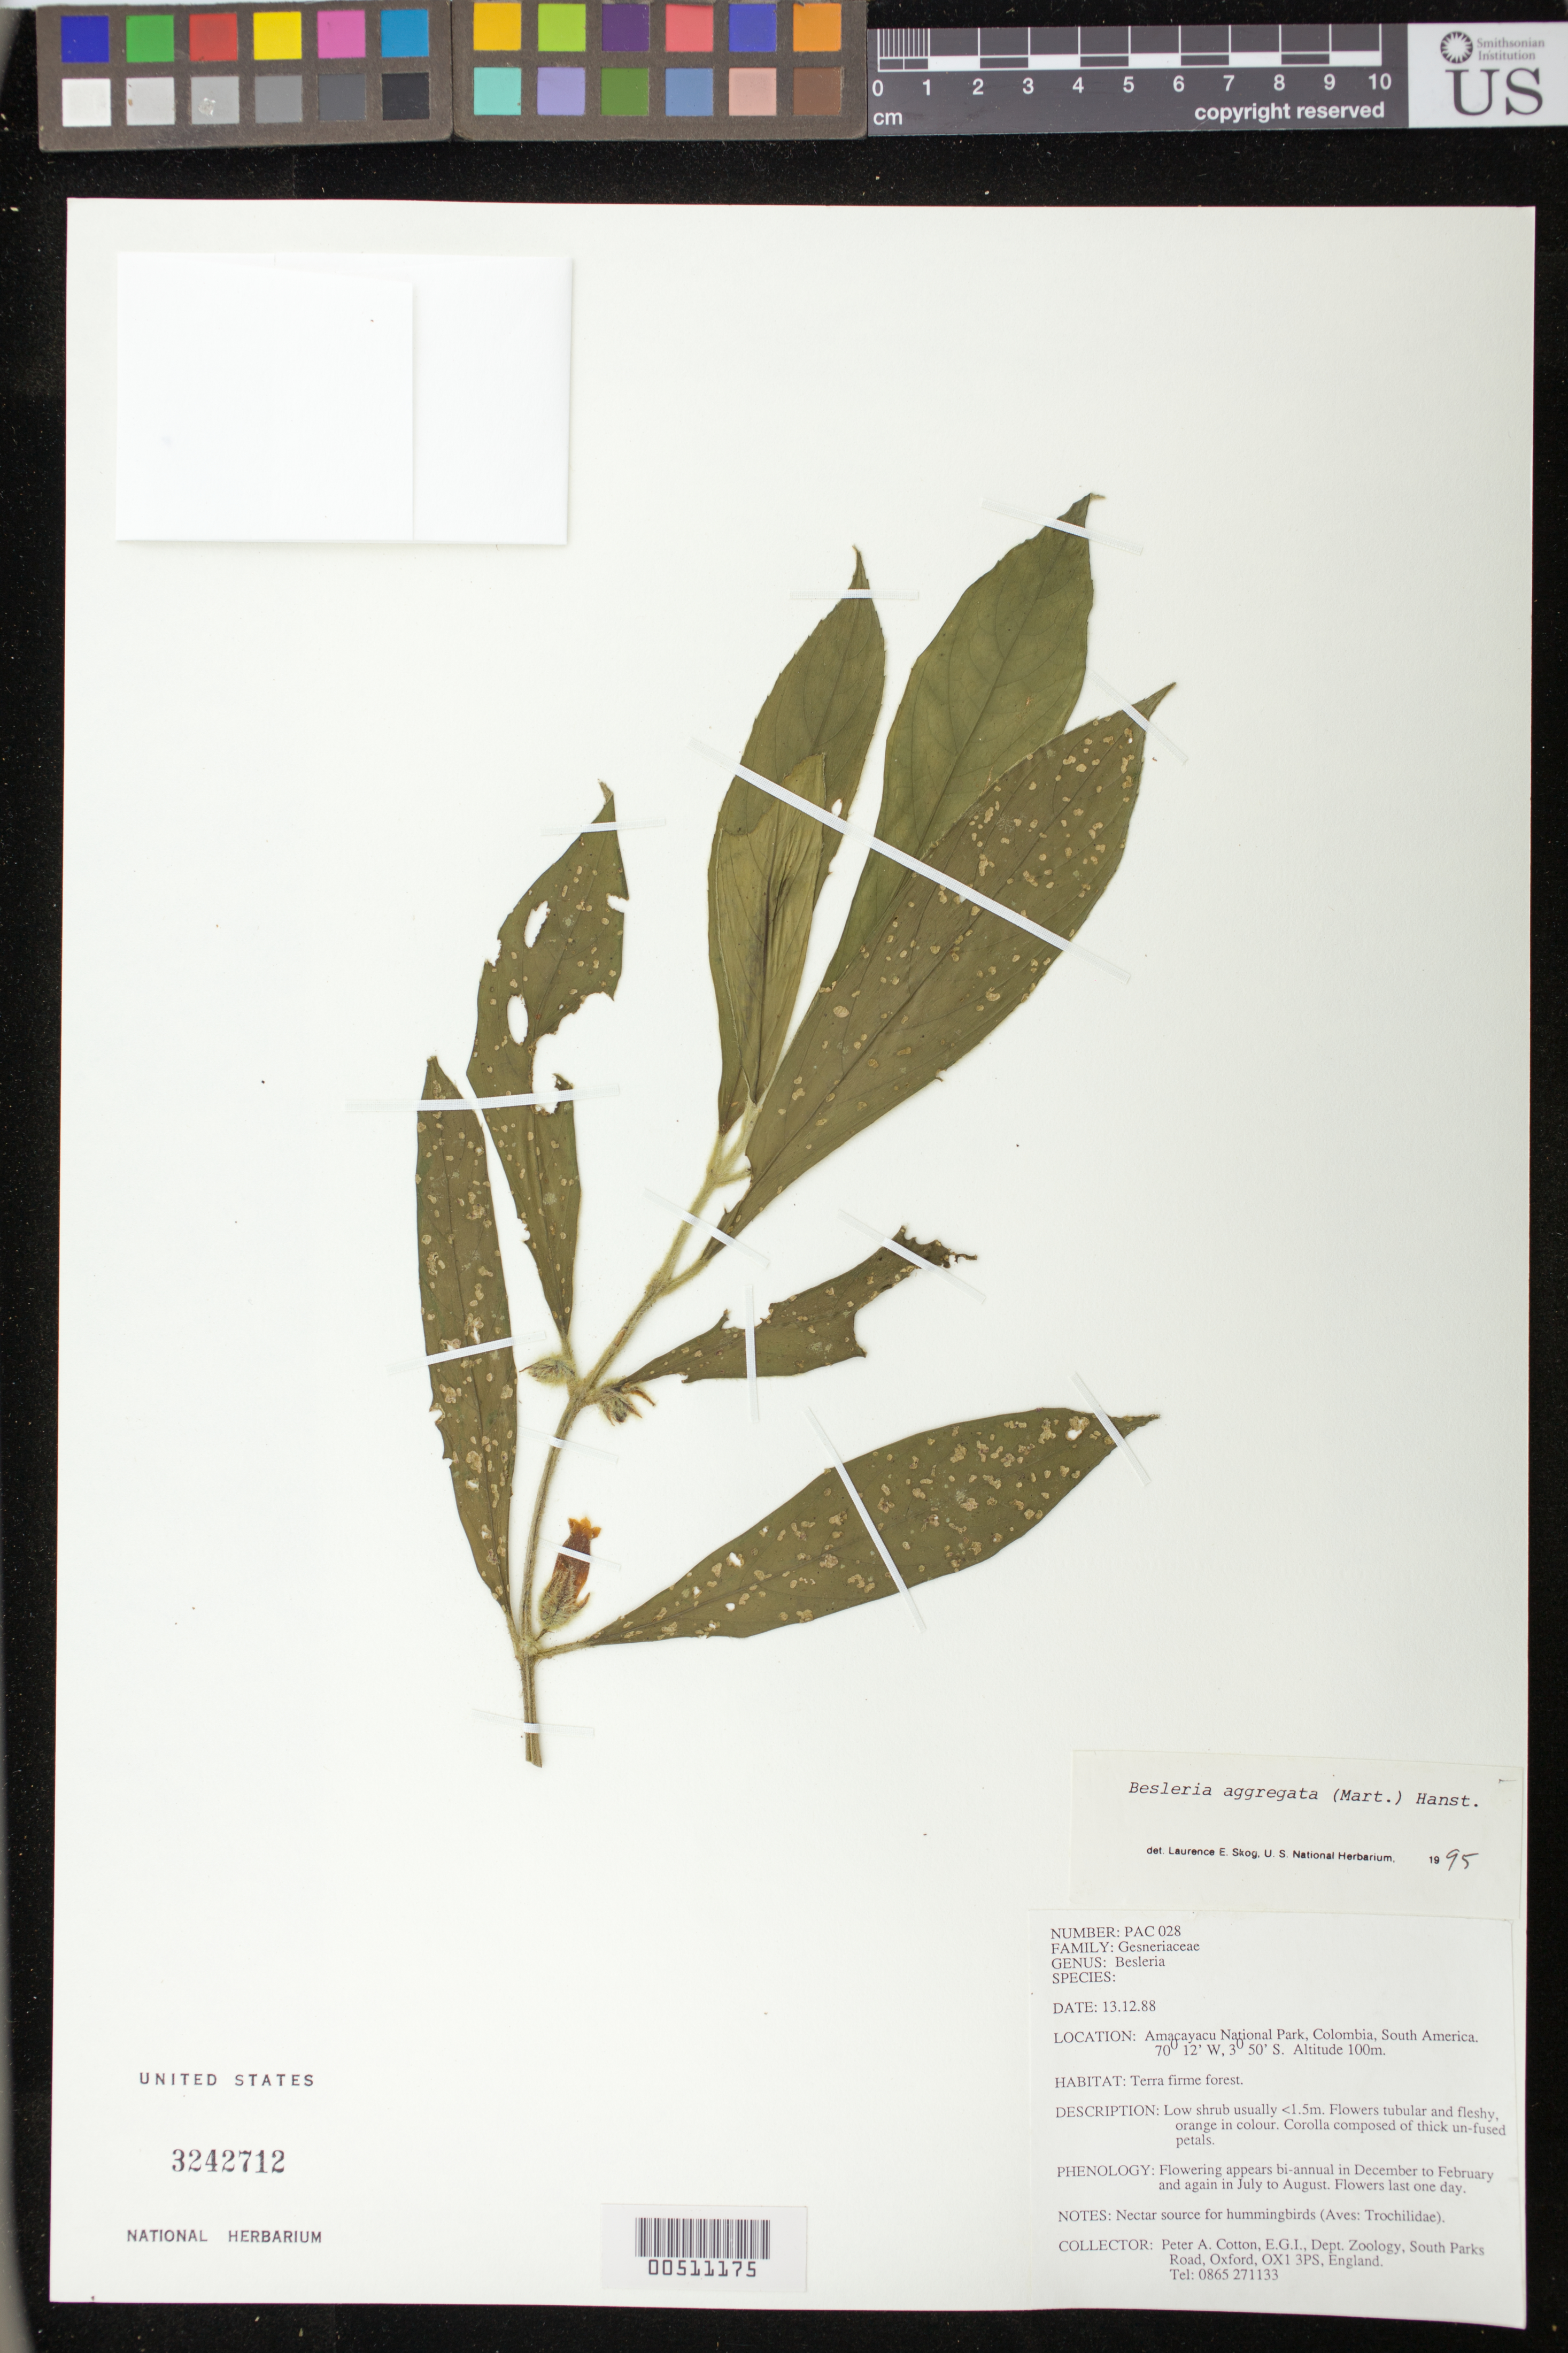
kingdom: Plantae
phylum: Tracheophyta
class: Magnoliopsida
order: Lamiales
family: Gesneriaceae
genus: Besleria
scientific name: Besleria aggregata var. aggregata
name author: (Mart.) Hanst.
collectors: P. Cotton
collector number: PAC 28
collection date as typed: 13 Dec 1988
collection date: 1988-12-13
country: Colombia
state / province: Amazônas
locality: Amacayacu National Park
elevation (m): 100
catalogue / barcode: US 3242712